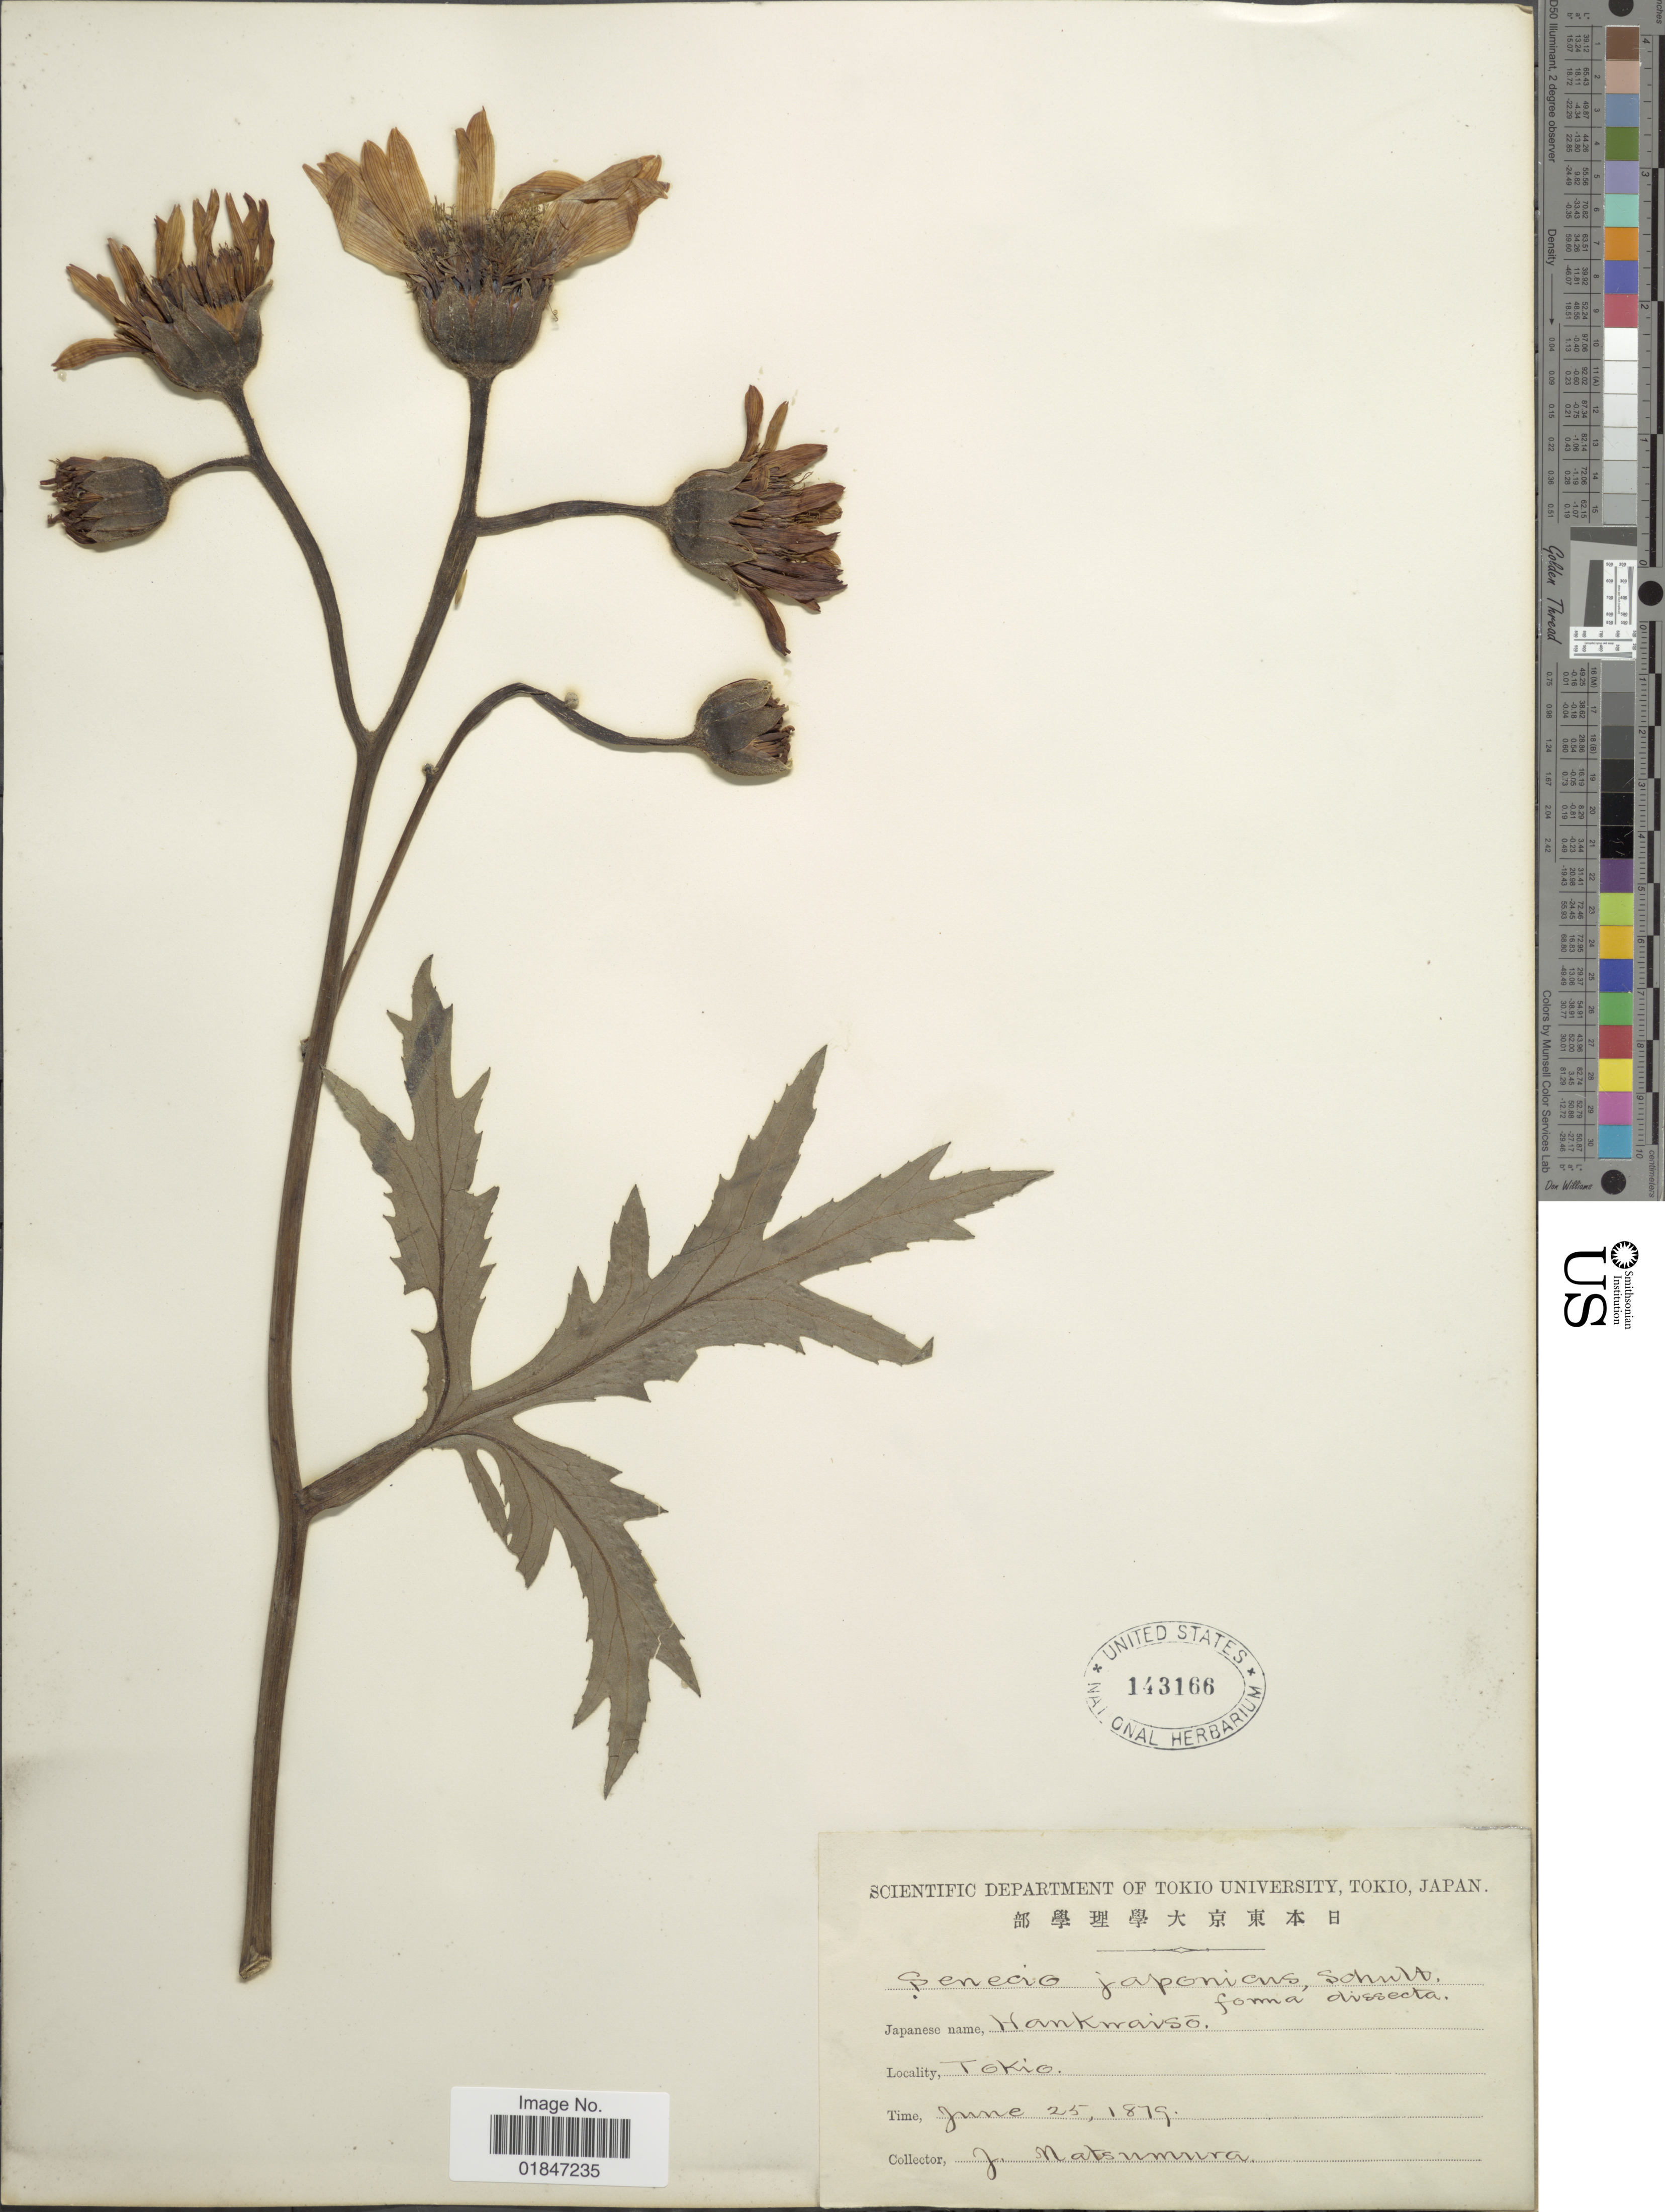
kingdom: Plantae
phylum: Tracheophyta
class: Magnoliopsida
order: Asterales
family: Asteraceae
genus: Ligularia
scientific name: Ligularia japonica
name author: (L. f.) Less. ex DC.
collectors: J. Matsumura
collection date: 1879-06-25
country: Japan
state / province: Tokyo, Federal City of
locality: Tokio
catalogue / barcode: US 143166